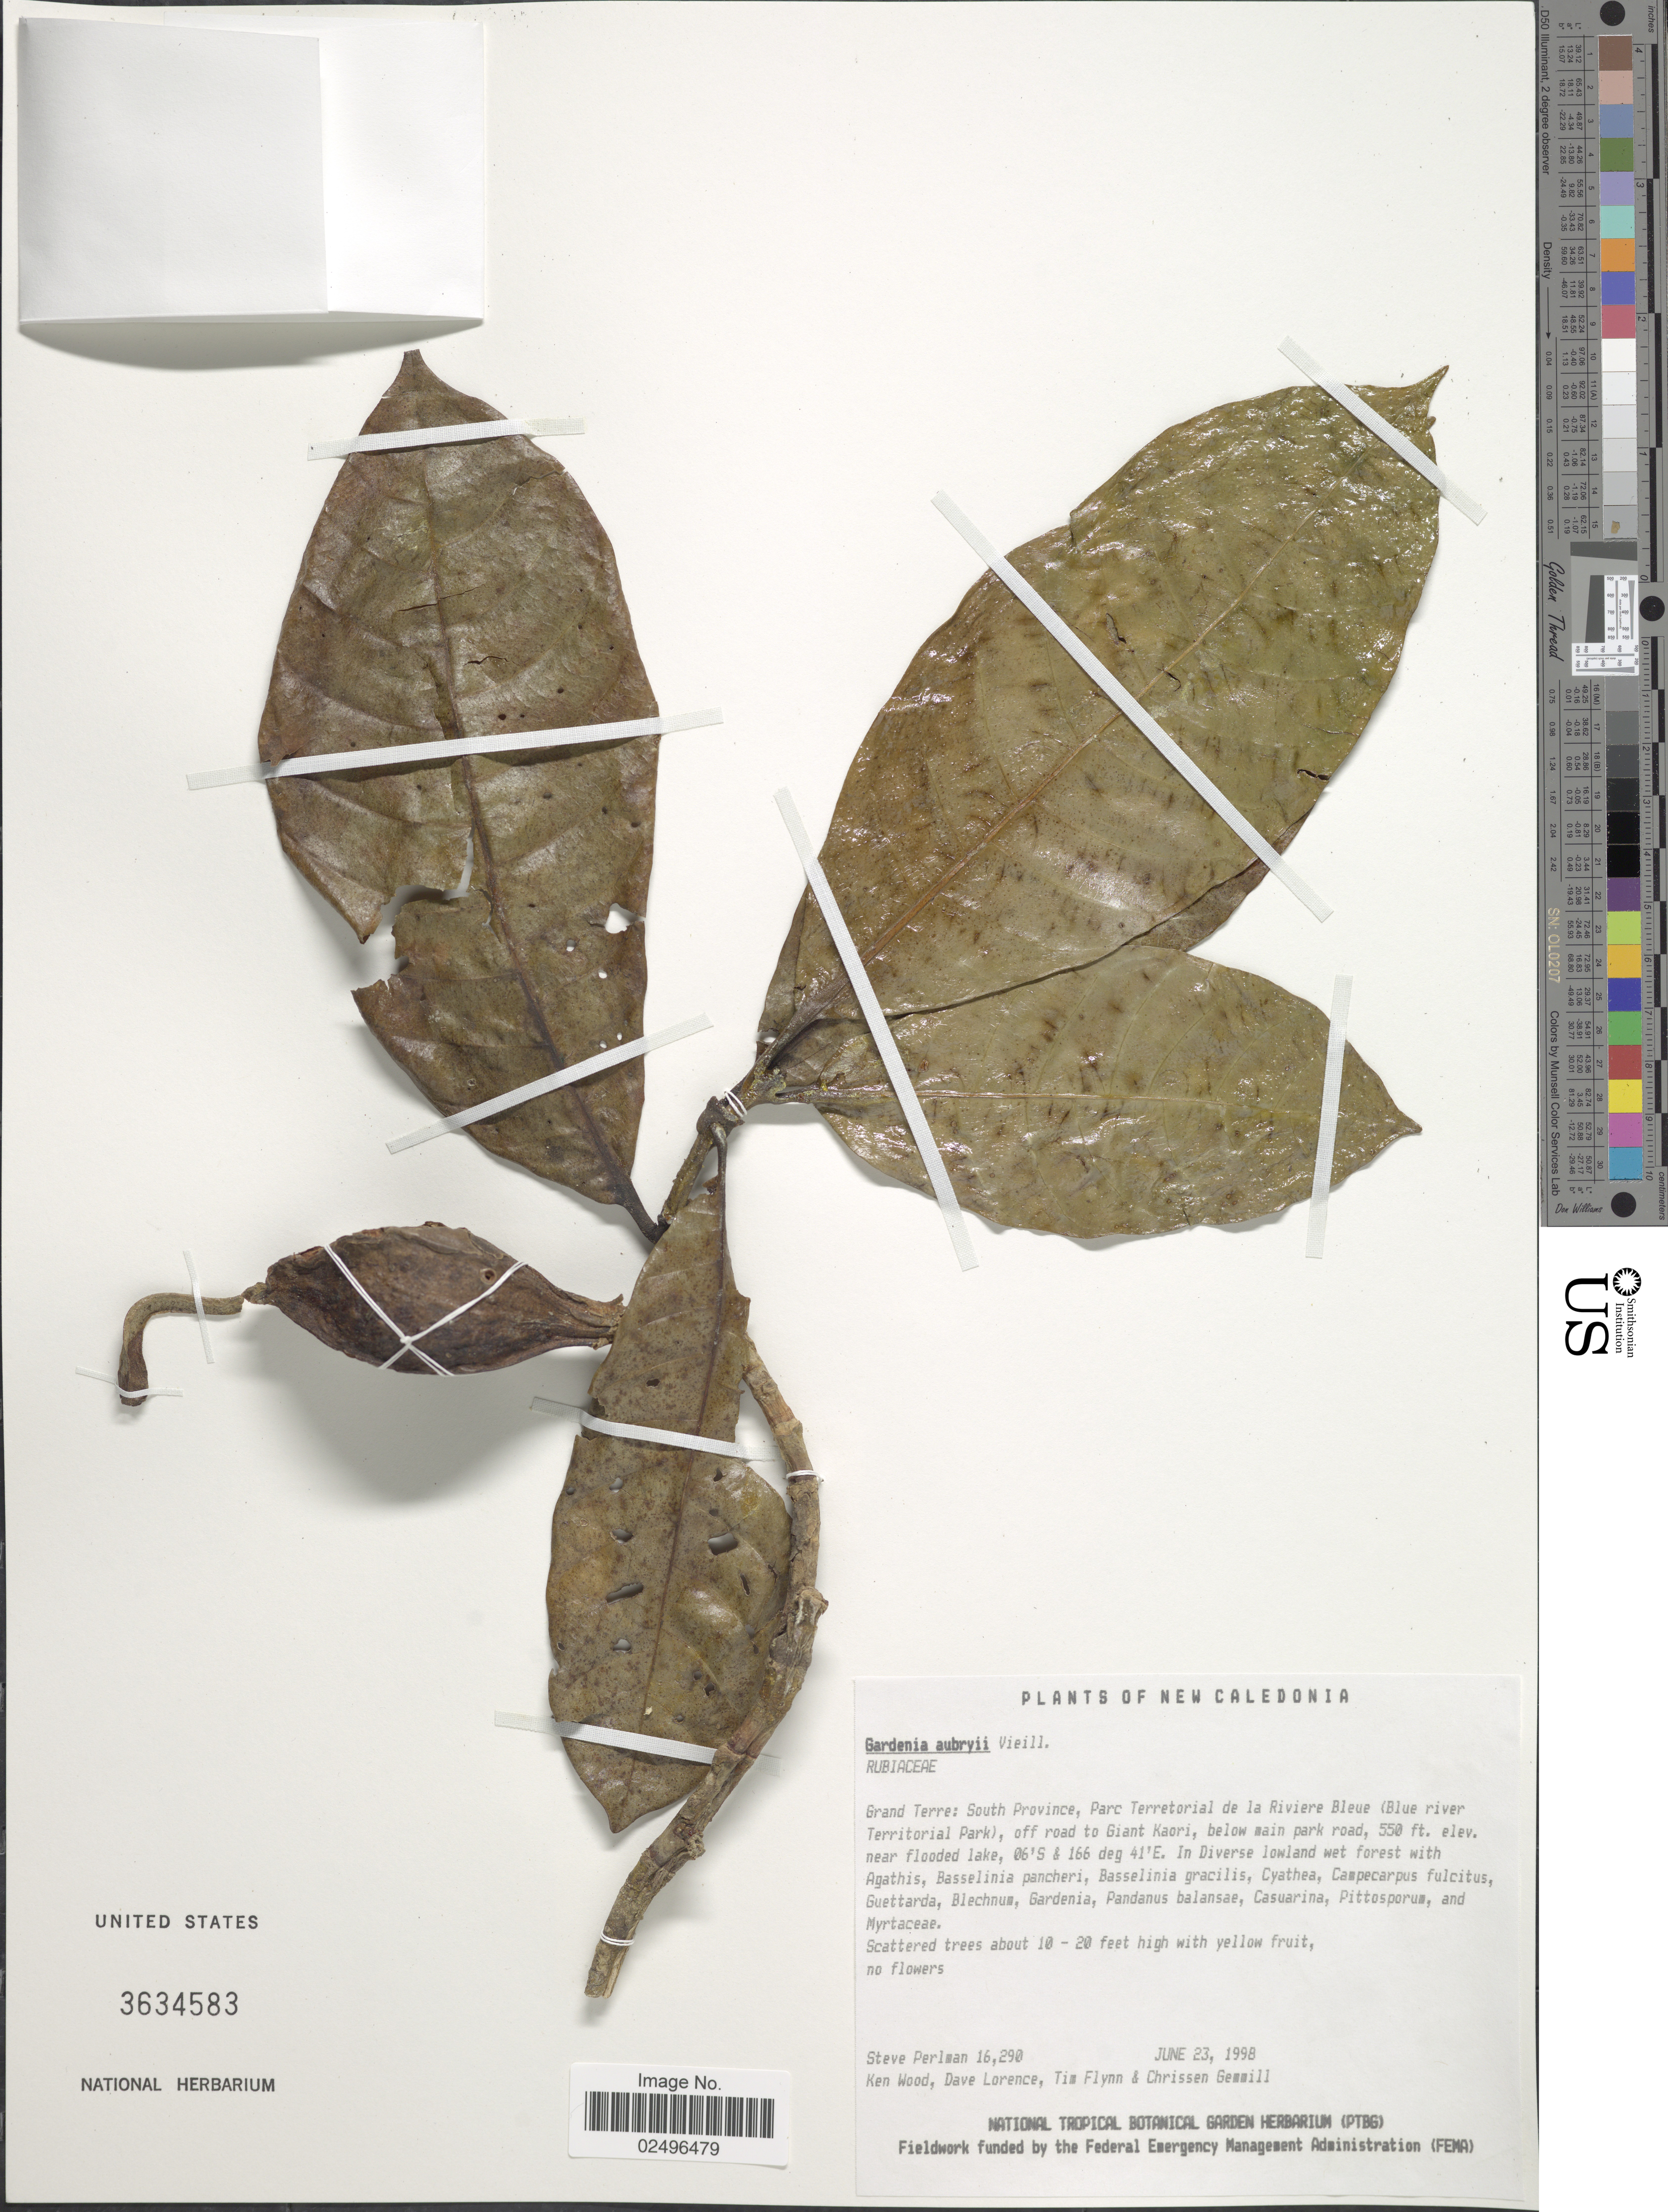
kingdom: Plantae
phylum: Tracheophyta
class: Magnoliopsida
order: Gentianales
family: Rubiaceae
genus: Gardenia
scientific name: Gardenia aubryi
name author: Vieill.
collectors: S. Perlman, K. R. Wood, D. Lorence & T. Flynn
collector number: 16290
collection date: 1998-06-23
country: New Caledonia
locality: Grand Terre: South Province, Parc Terretorial de la Riviere Bleue (Blue River Territorial Park) off road to Giant Kaori, below main park road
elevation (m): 168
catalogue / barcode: US 3634583